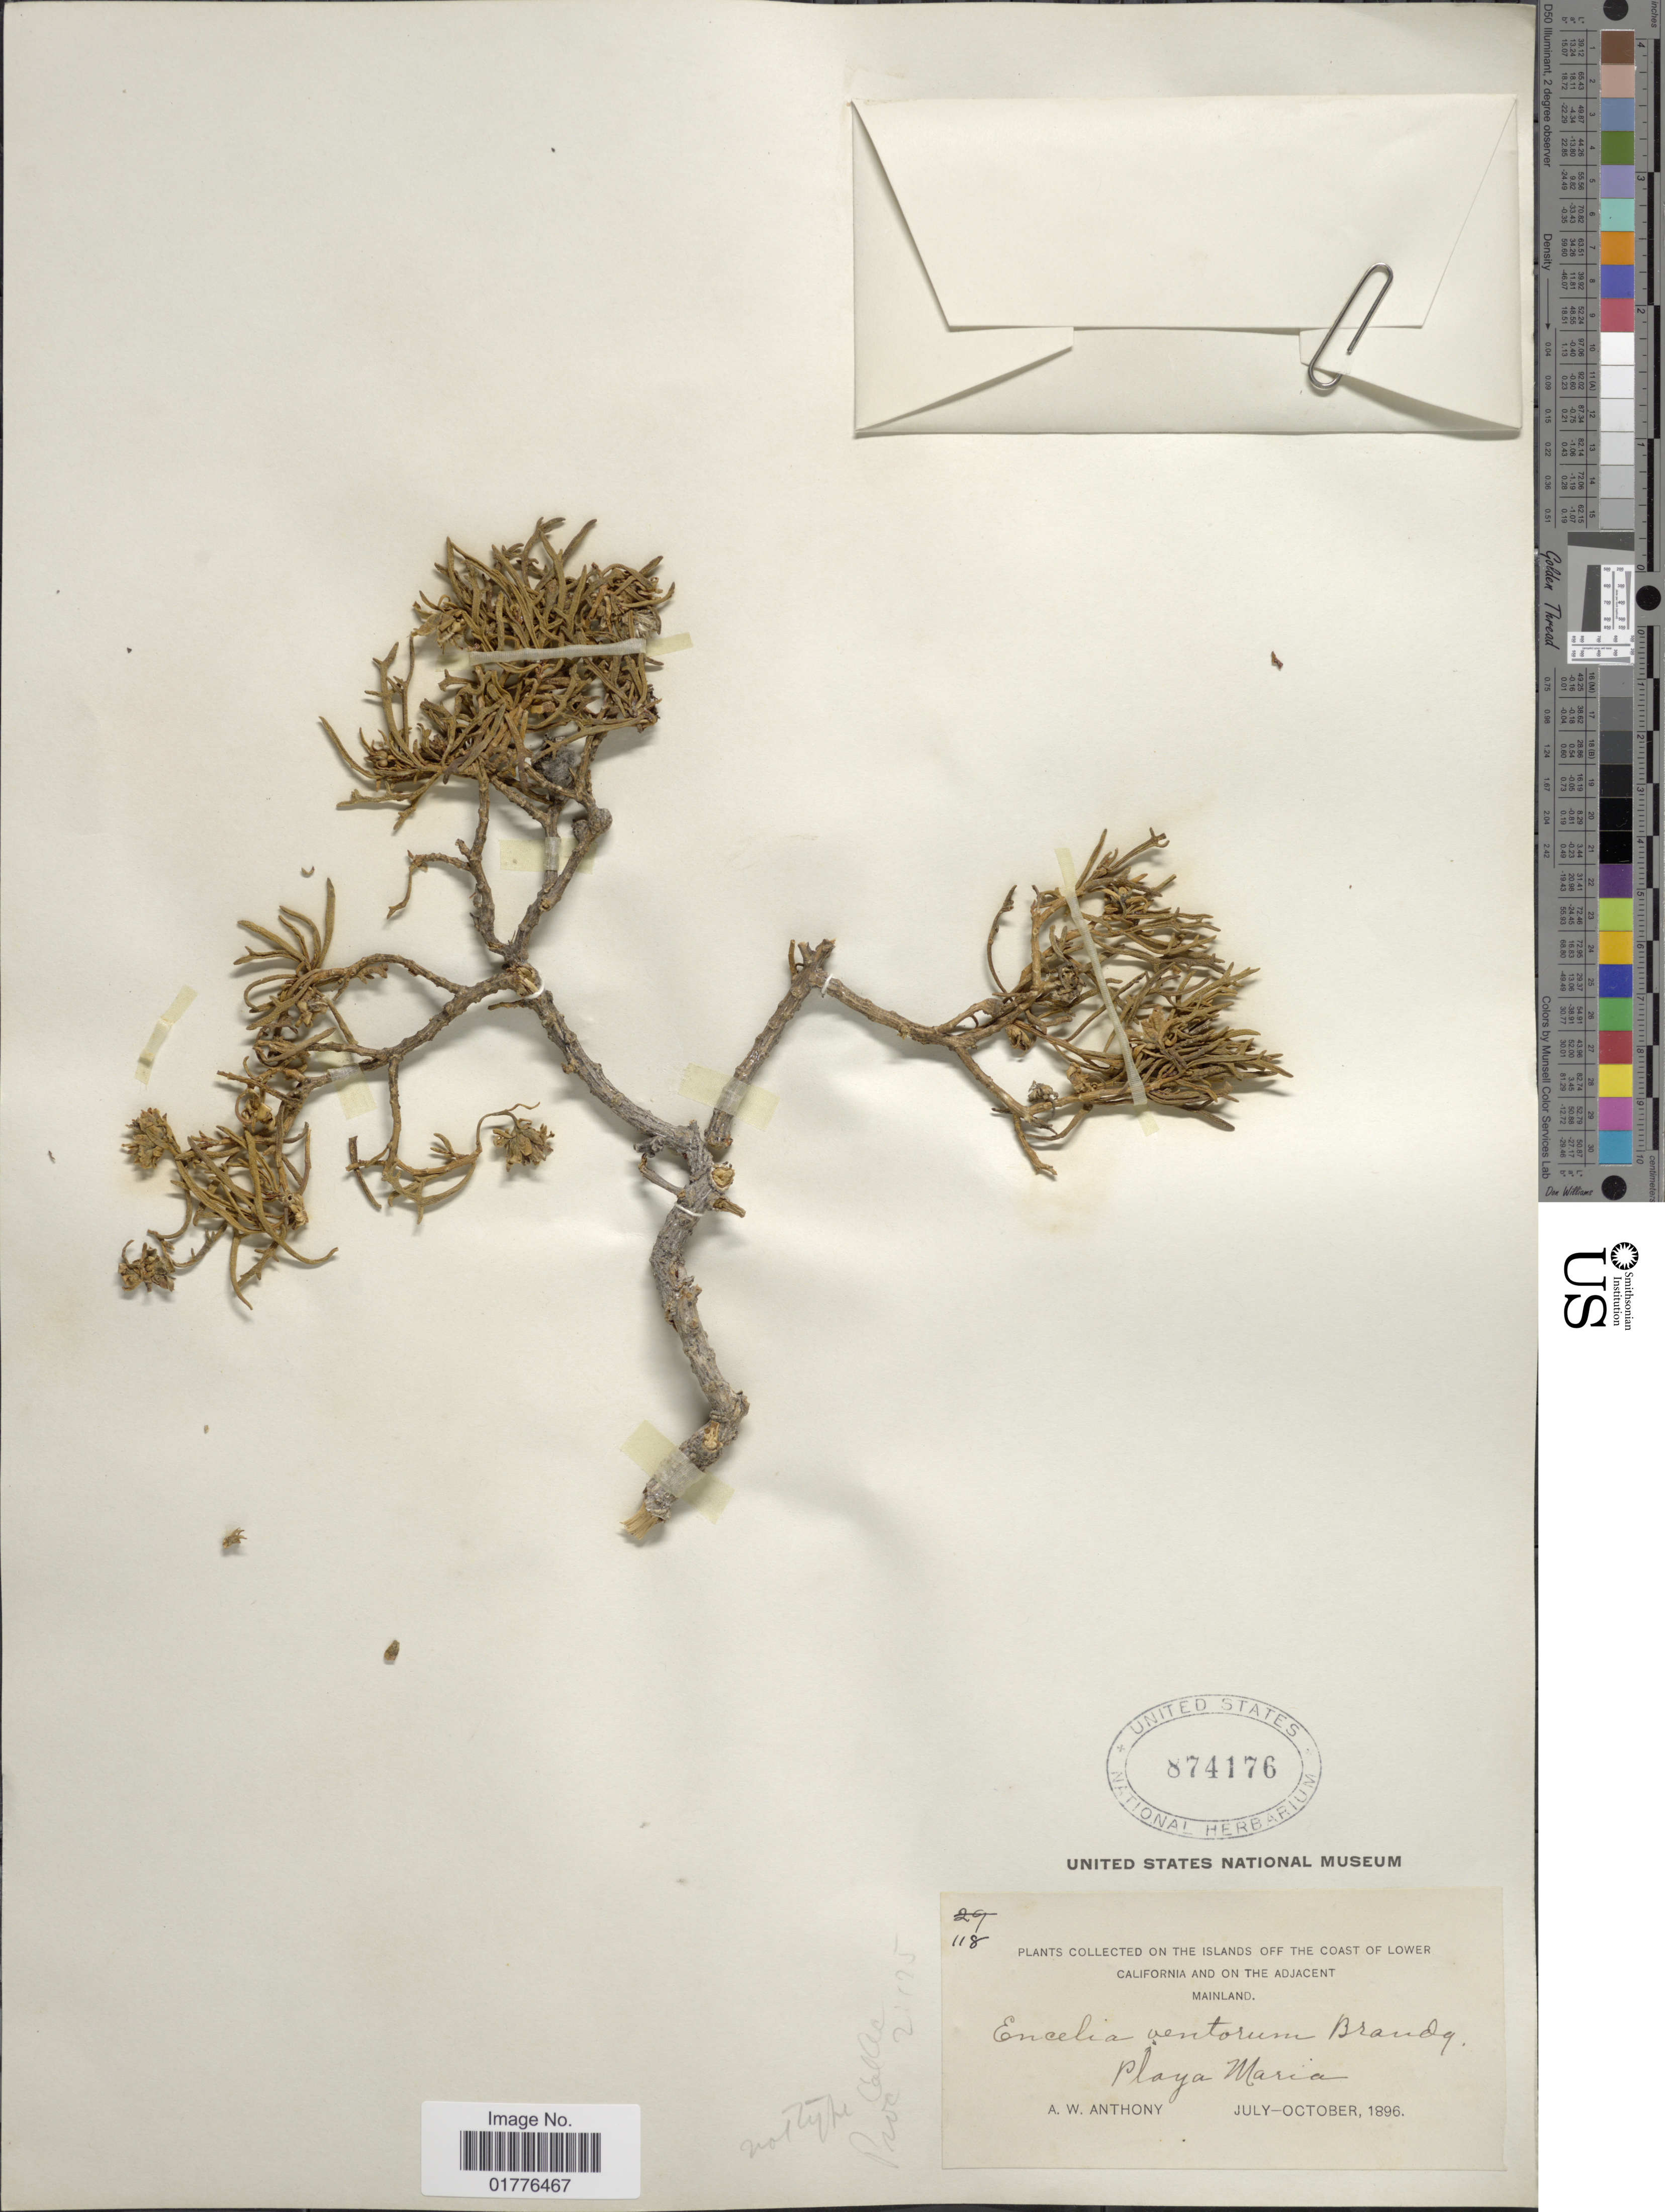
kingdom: Plantae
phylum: Tracheophyta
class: Magnoliopsida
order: Asterales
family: Asteraceae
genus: Encelia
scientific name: Encelia ventorum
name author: Brandegee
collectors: A. W. Anthony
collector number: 118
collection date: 1896-07/1896-10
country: Mexico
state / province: Baja California Sur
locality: Islands off the coast of Lower California and on the adjacent mainland. Playa Maria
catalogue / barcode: US 874176